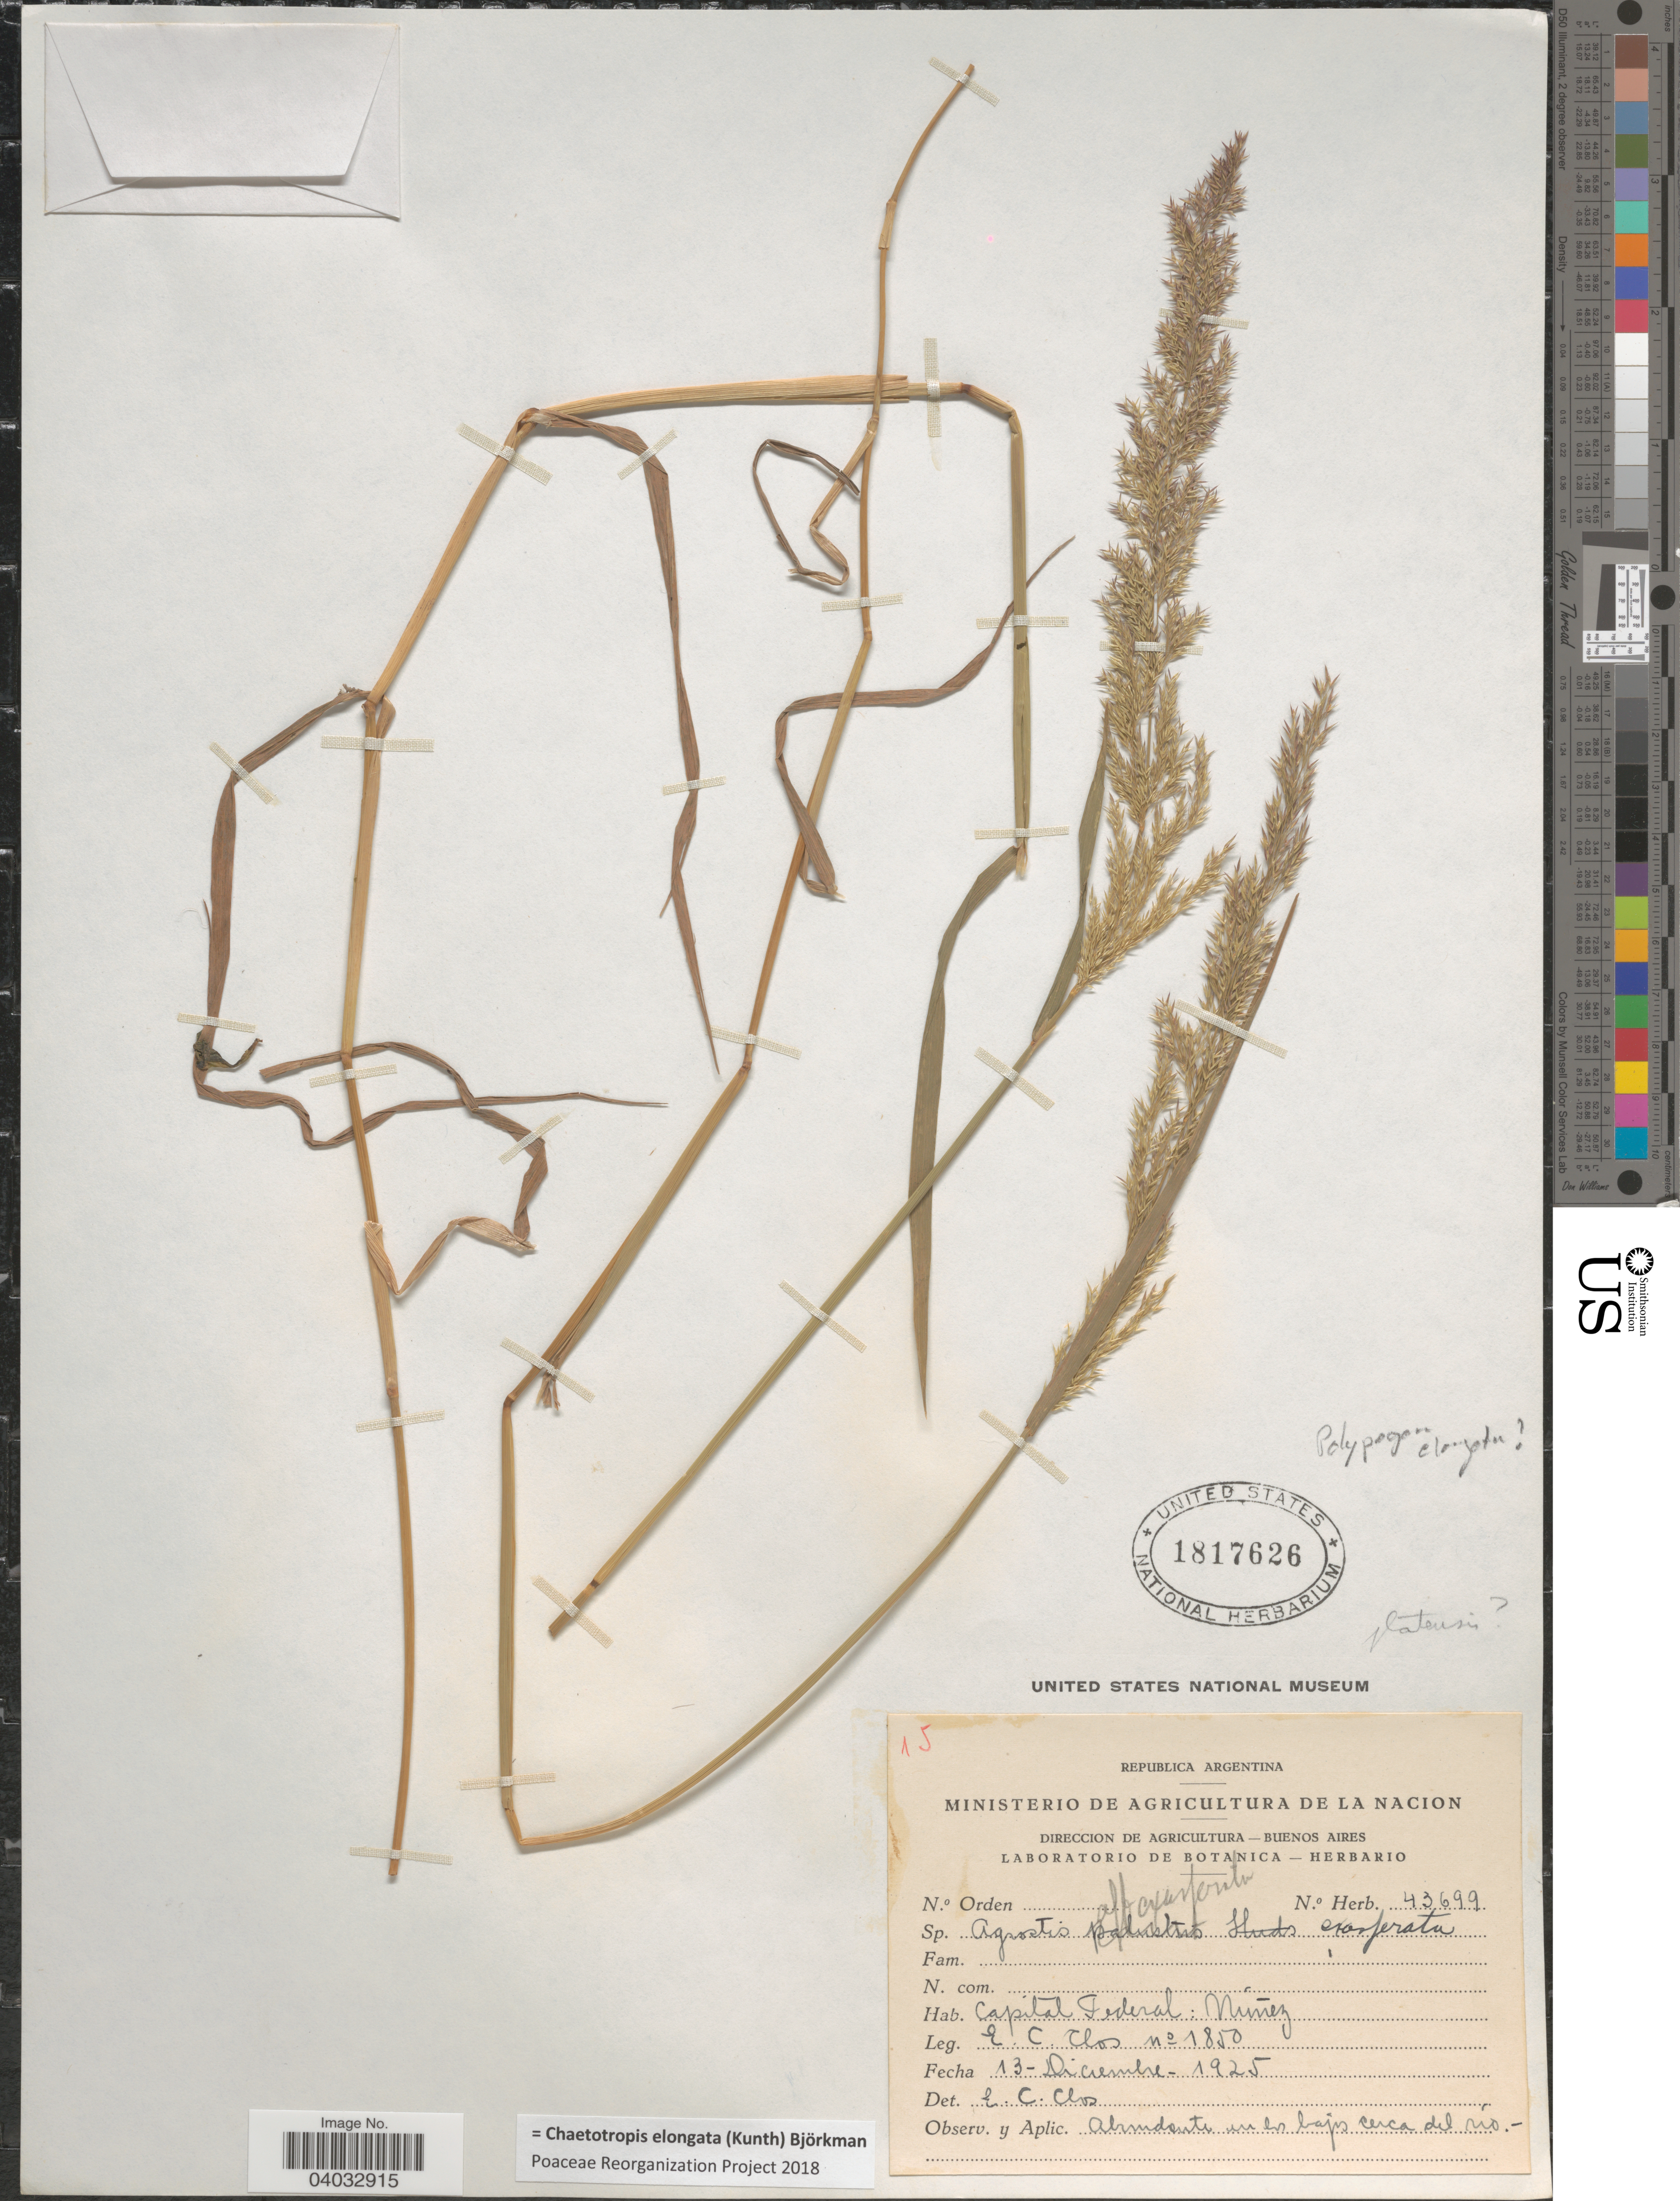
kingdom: Plantae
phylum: Tracheophyta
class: Liliopsida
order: Poales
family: Poaceae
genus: Chaetotropis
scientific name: Chaetotropis elongata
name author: (Kunth) Björkman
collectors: E. Clos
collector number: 1850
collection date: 1925-12-13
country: Venezuela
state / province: Distrito Federal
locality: Capital Federal. Nuñez.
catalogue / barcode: US 1817626